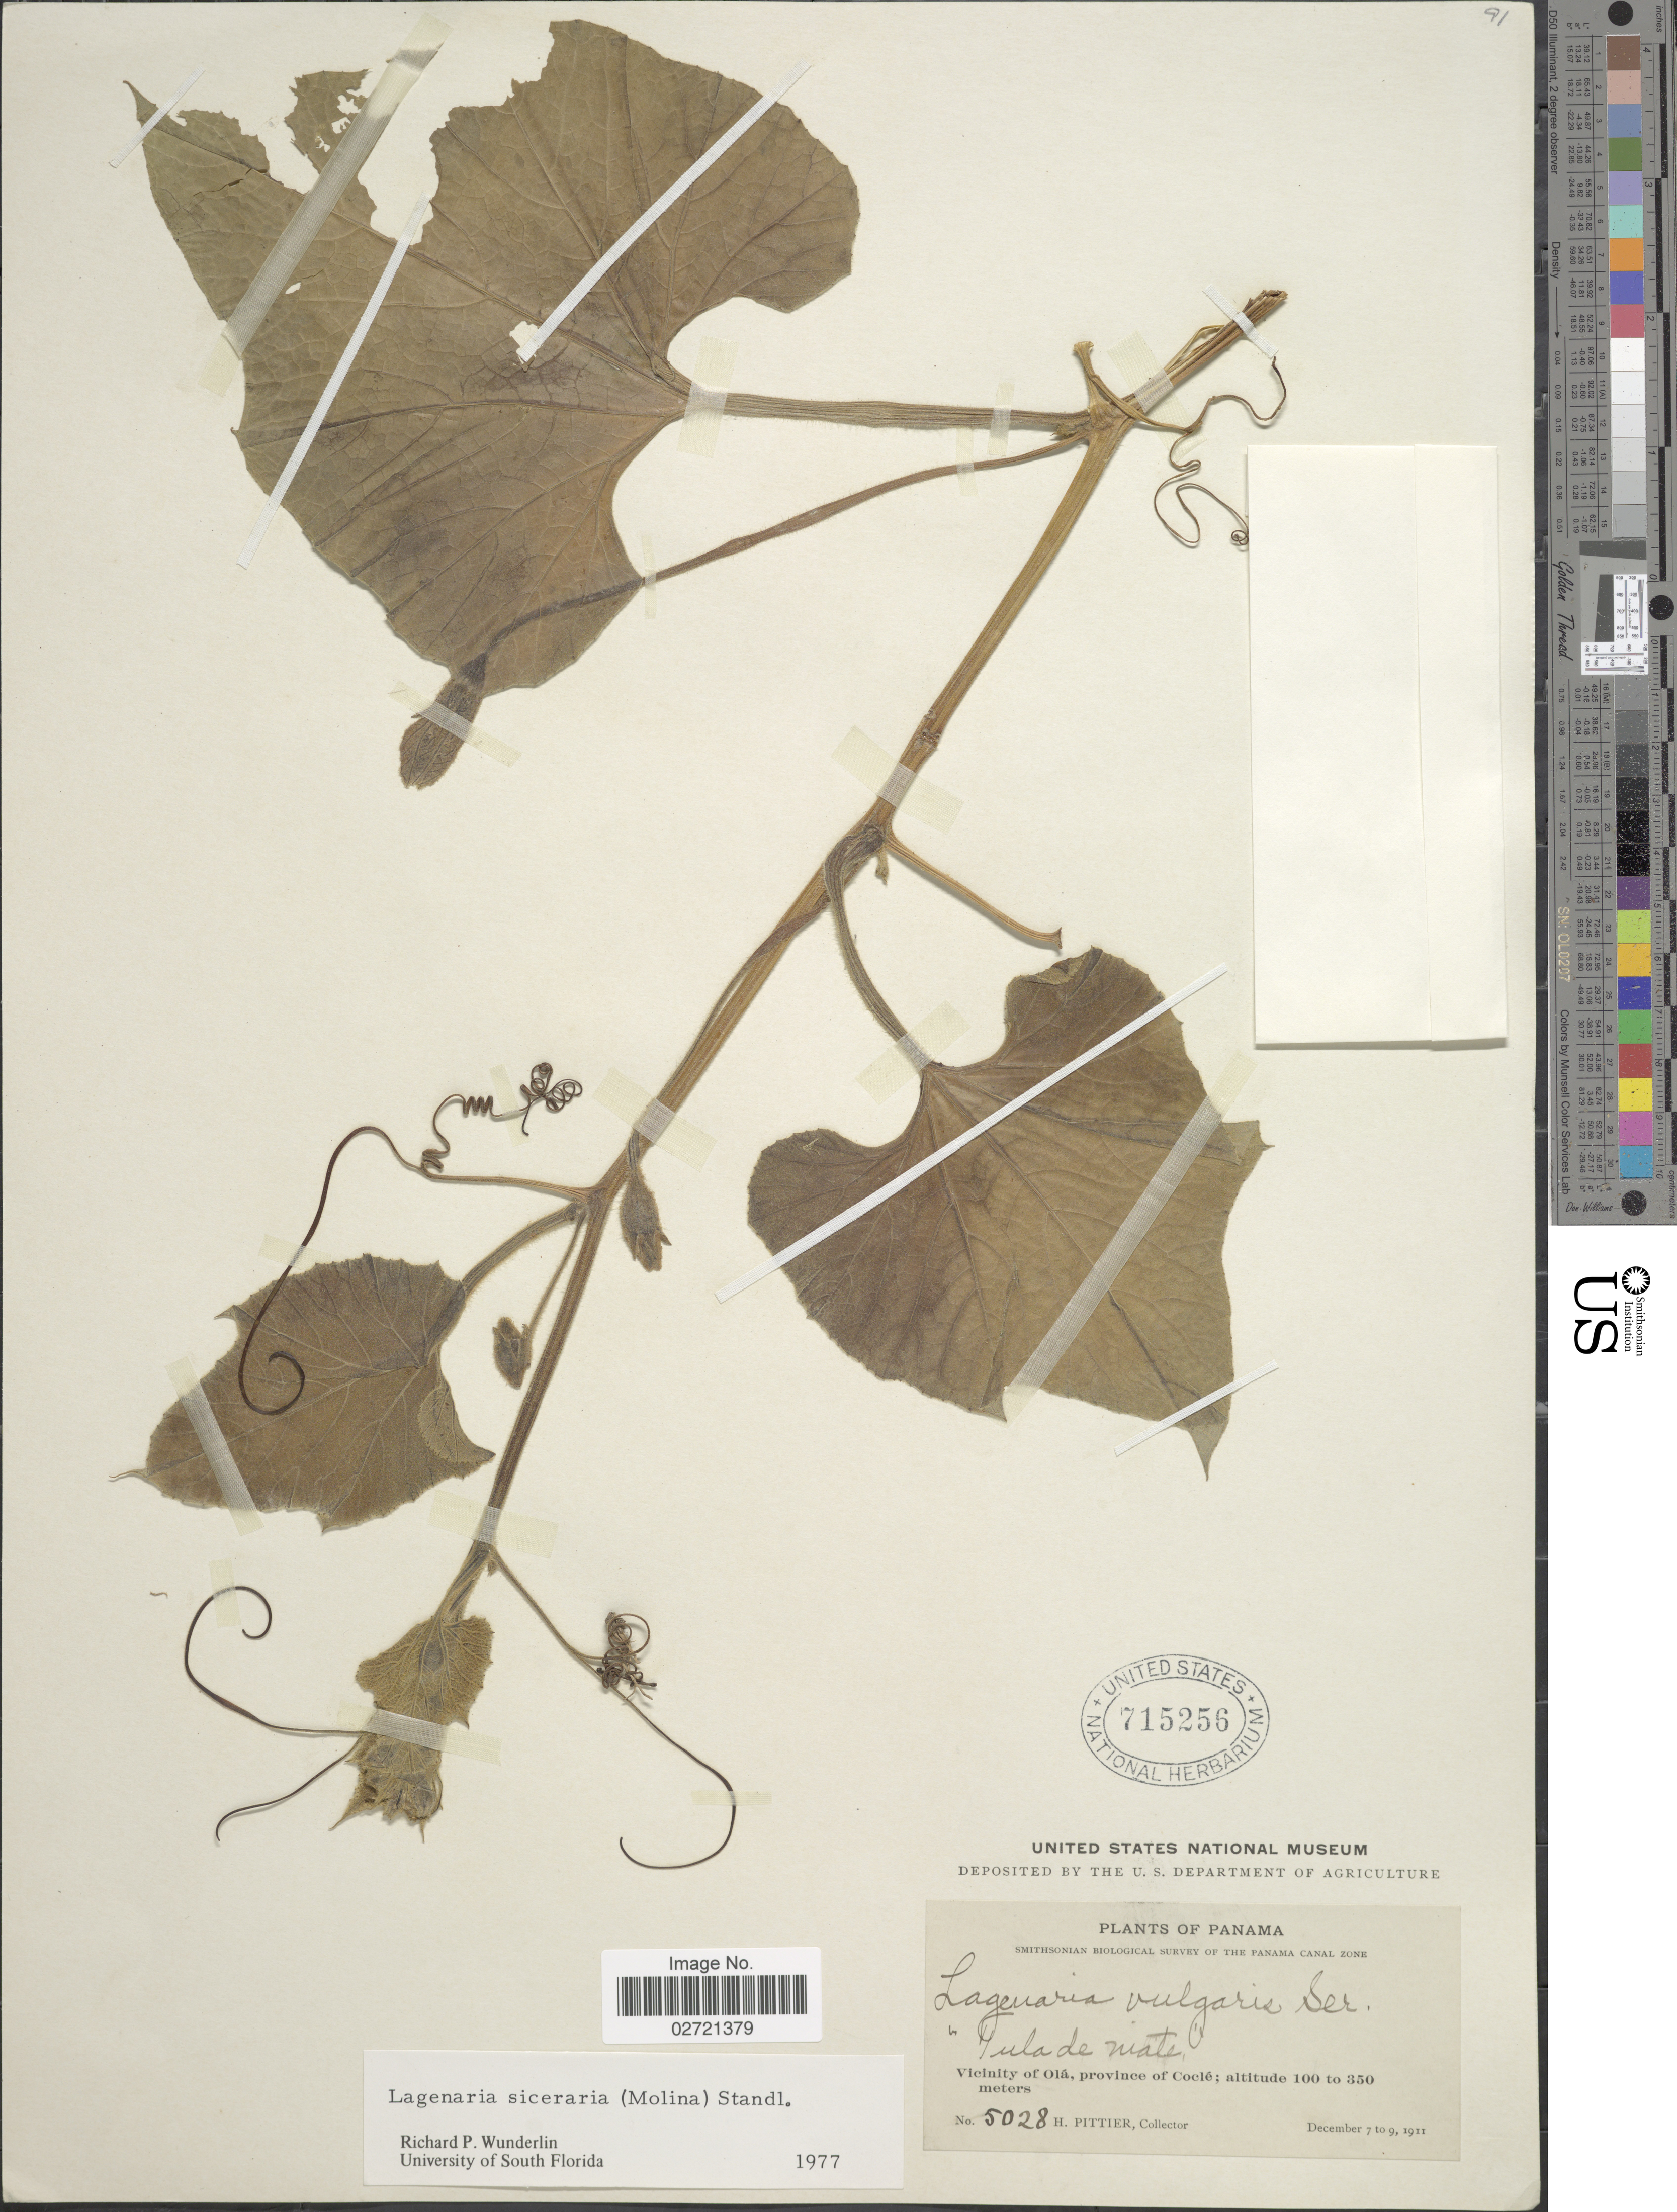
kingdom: Plantae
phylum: Tracheophyta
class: Magnoliopsida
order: Cucurbitales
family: Cucurbitaceae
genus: Lagenaria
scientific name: Lagenaria siceraria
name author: (Molina) Standl.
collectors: H. F. Pittier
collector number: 5028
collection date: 1911-12-07/1911-12-09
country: Panama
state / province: Coclé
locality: Vicinity of Ola, province of Cocle, Tula de niate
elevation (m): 100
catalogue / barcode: US 715256